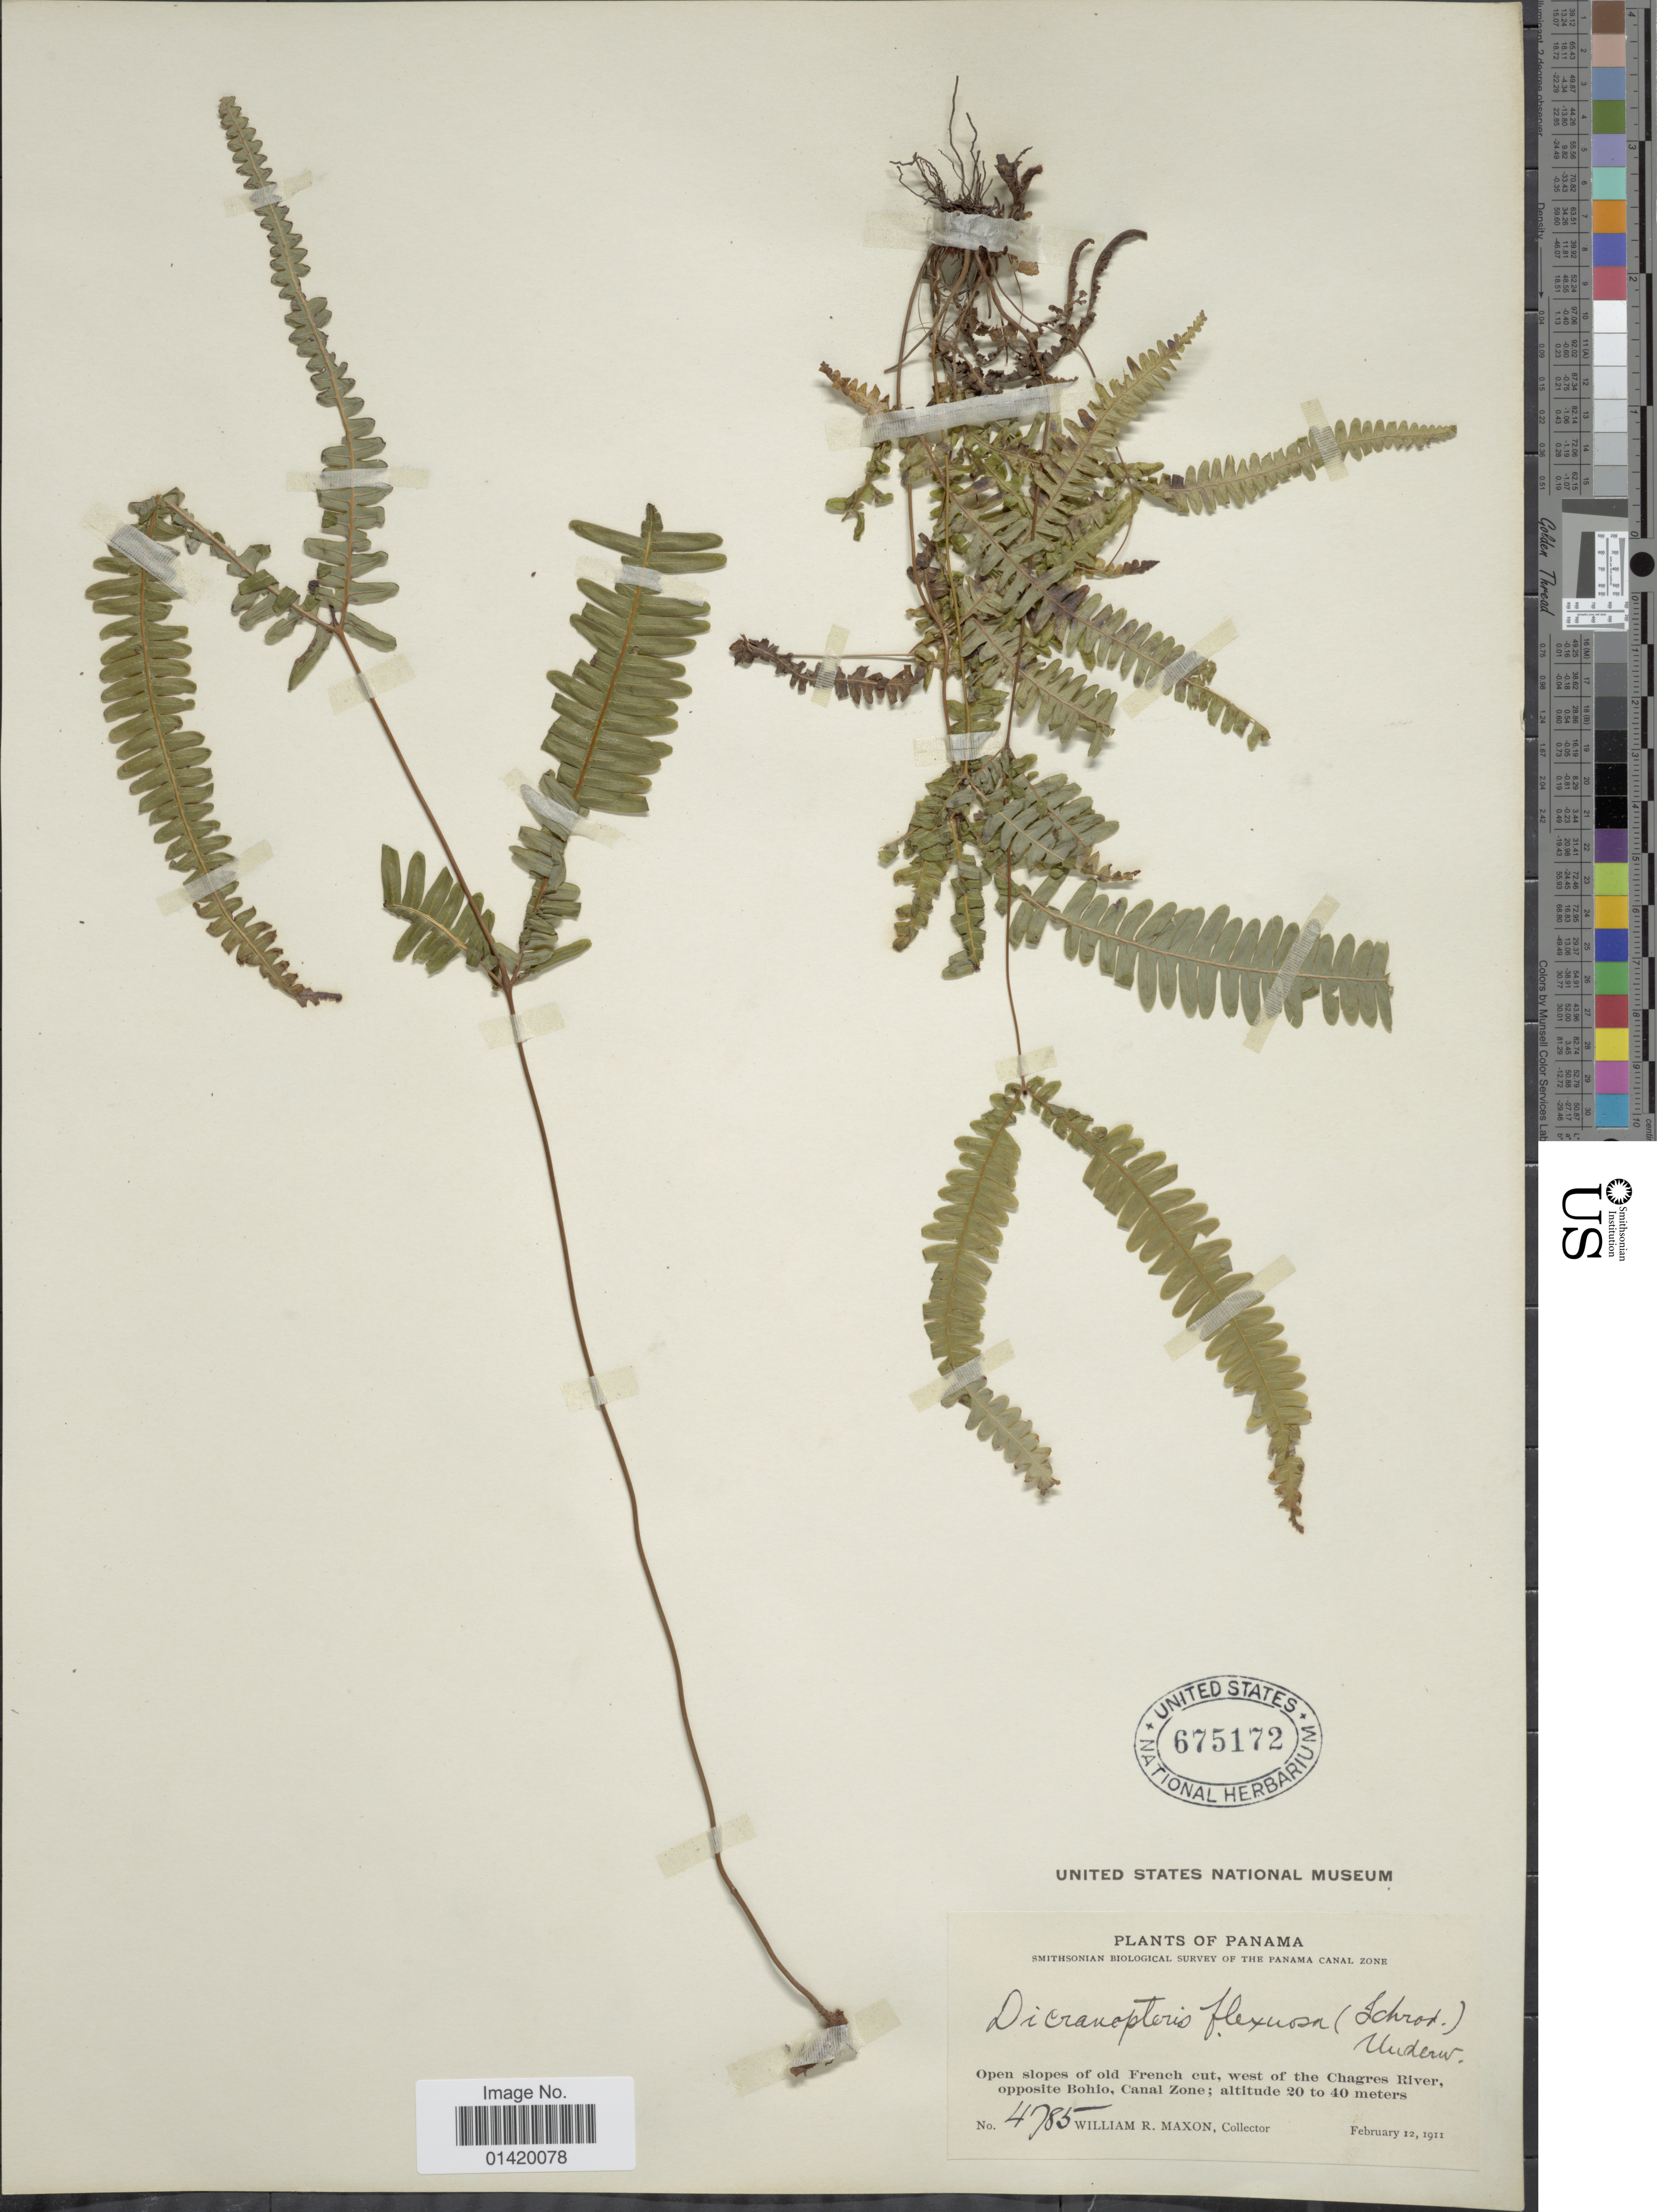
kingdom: Plantae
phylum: Tracheophyta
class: Polypodiopsida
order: Gleicheniales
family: Gleicheniaceae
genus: Dicranopteris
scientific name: Dicranopteris flexuosa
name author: (Schrad.) Underw.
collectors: W. R. Maxon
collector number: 4785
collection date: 1911-02-12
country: Panama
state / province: Colón / Panamá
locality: Open slope of old French cut, west of the Chagres River, opposite Bohi, Canal Zone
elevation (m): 20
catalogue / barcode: US 675172